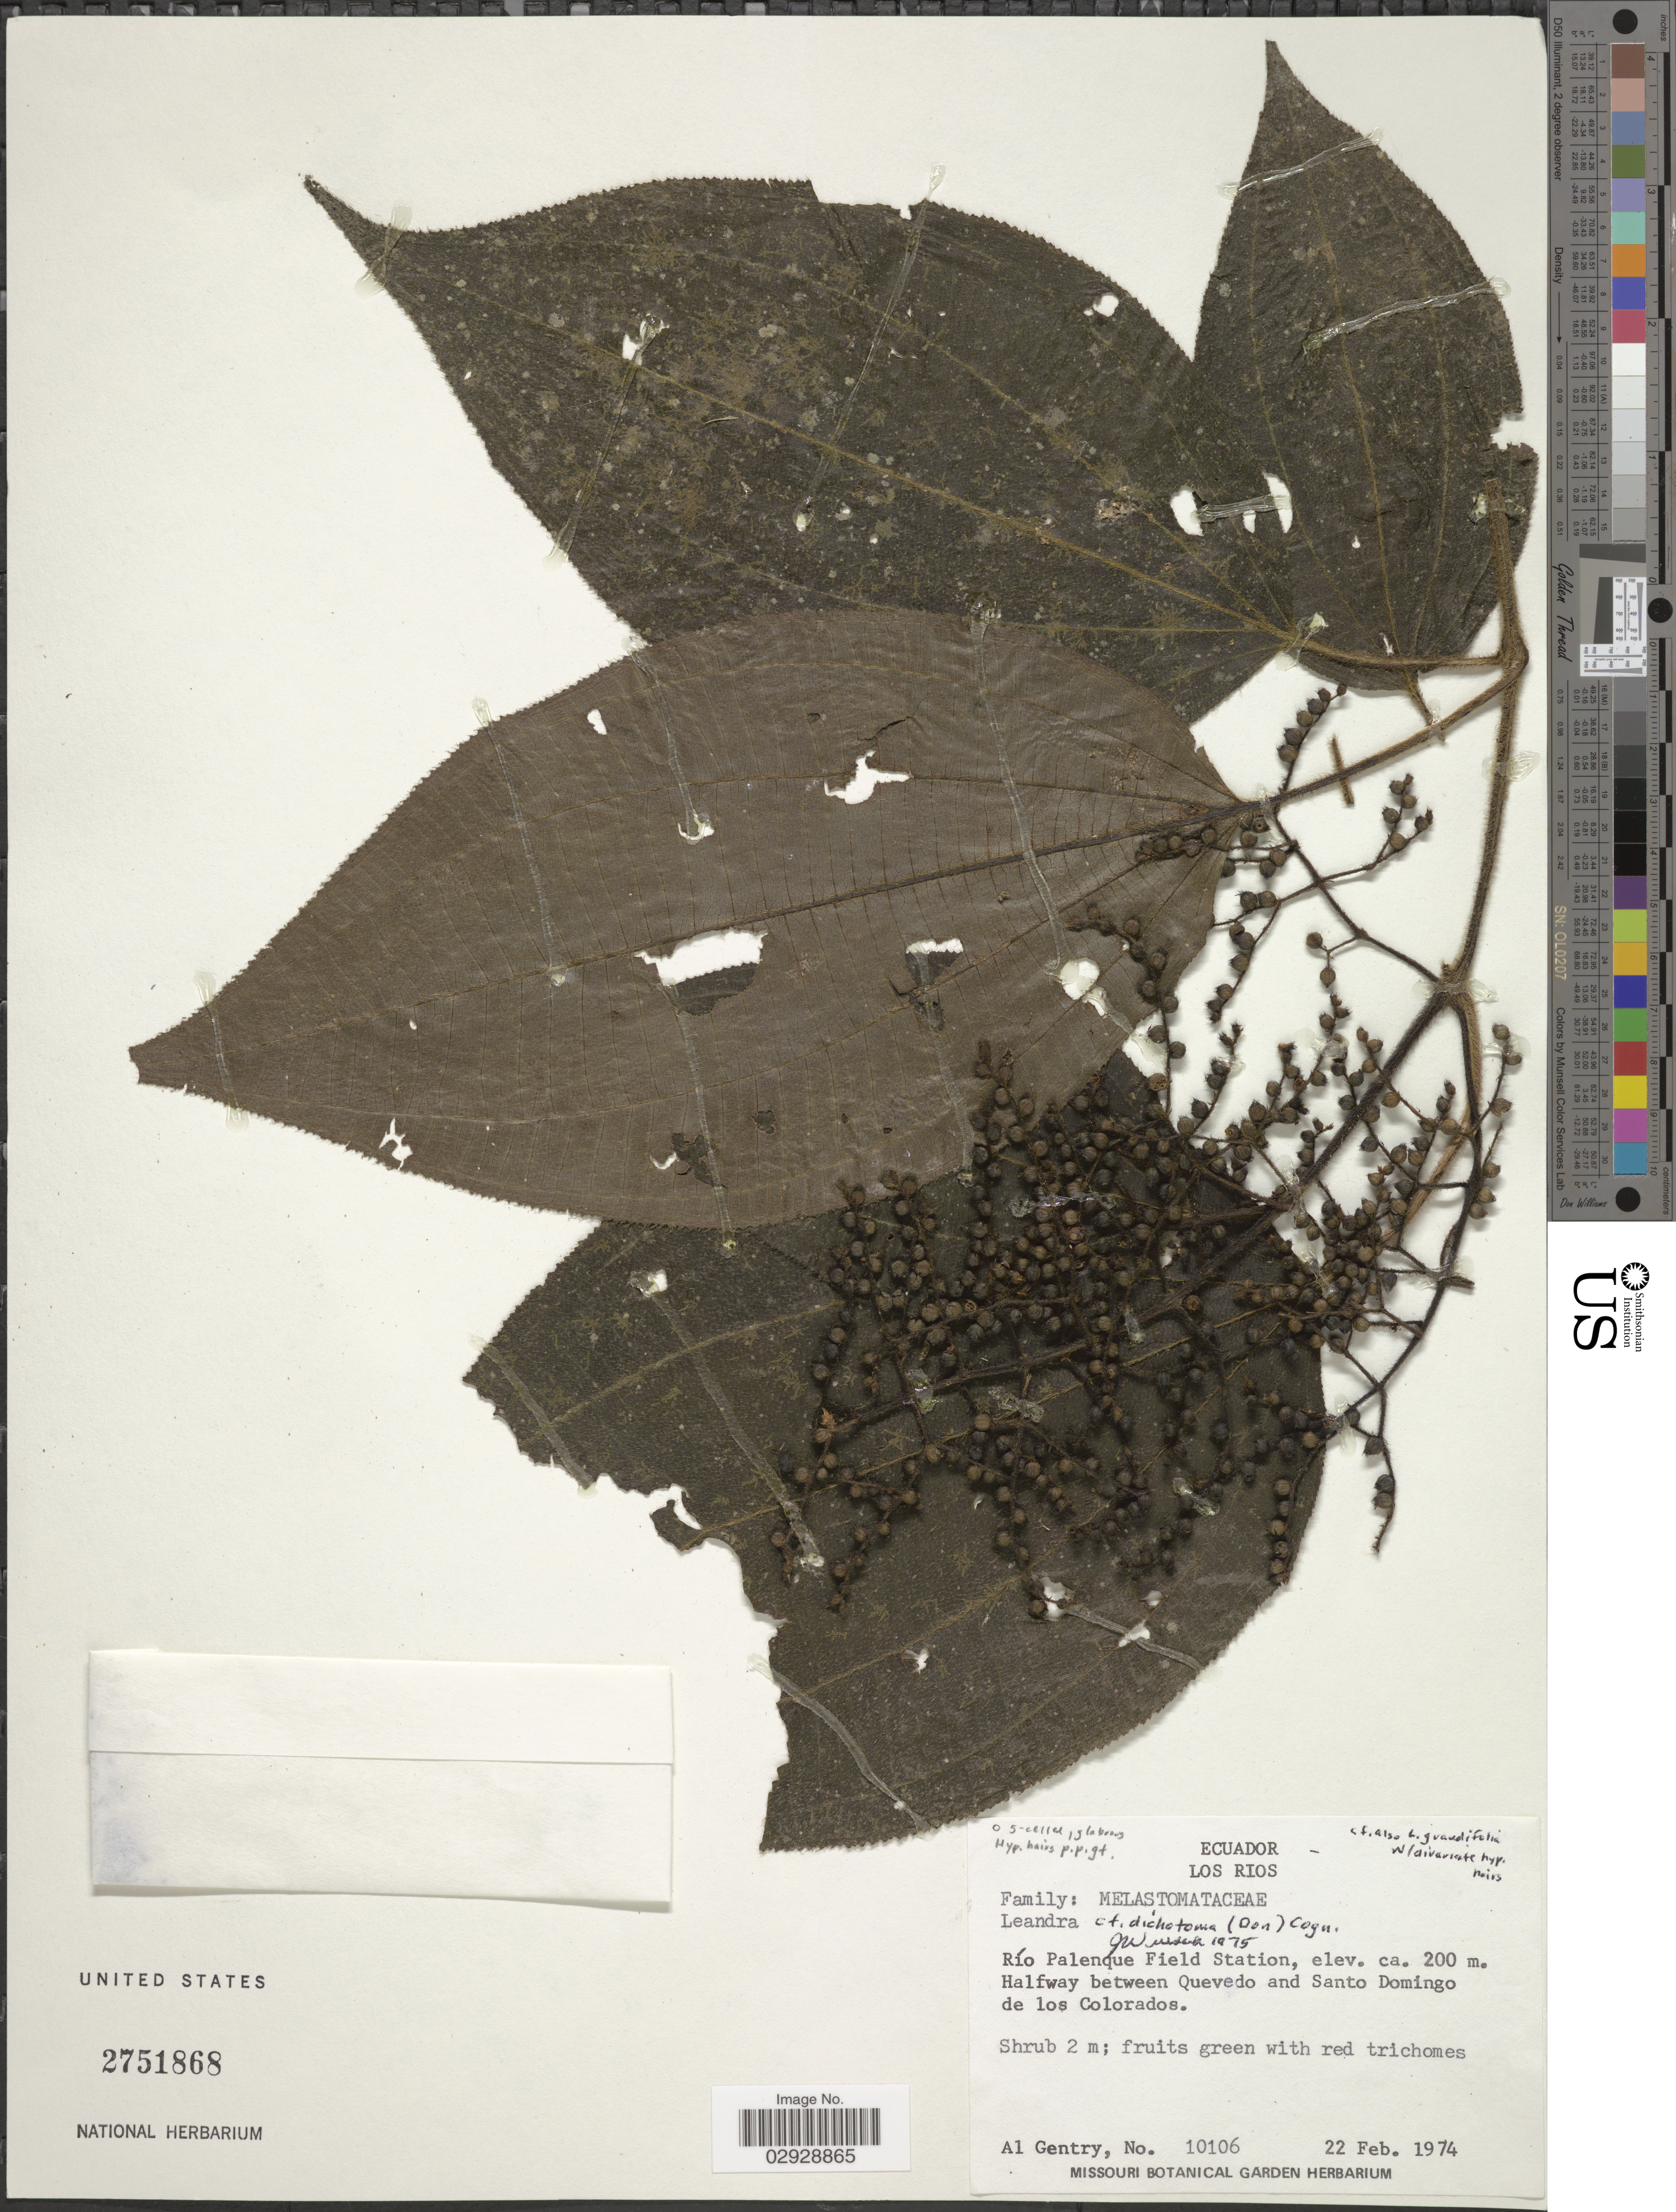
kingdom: Plantae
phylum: Tracheophyta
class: Magnoliopsida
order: Myrtales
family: Melastomataceae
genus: Leandra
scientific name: Leandra dichotoma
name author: (D. Don) Cogn.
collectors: A. H. Gentry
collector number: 10106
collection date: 1974-02-22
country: Ecuador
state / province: Los Ríos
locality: Río Palenque Field Station. Halfway between Quevedo and Santo Domingo de los Colorados.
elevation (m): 200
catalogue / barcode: US 2751868